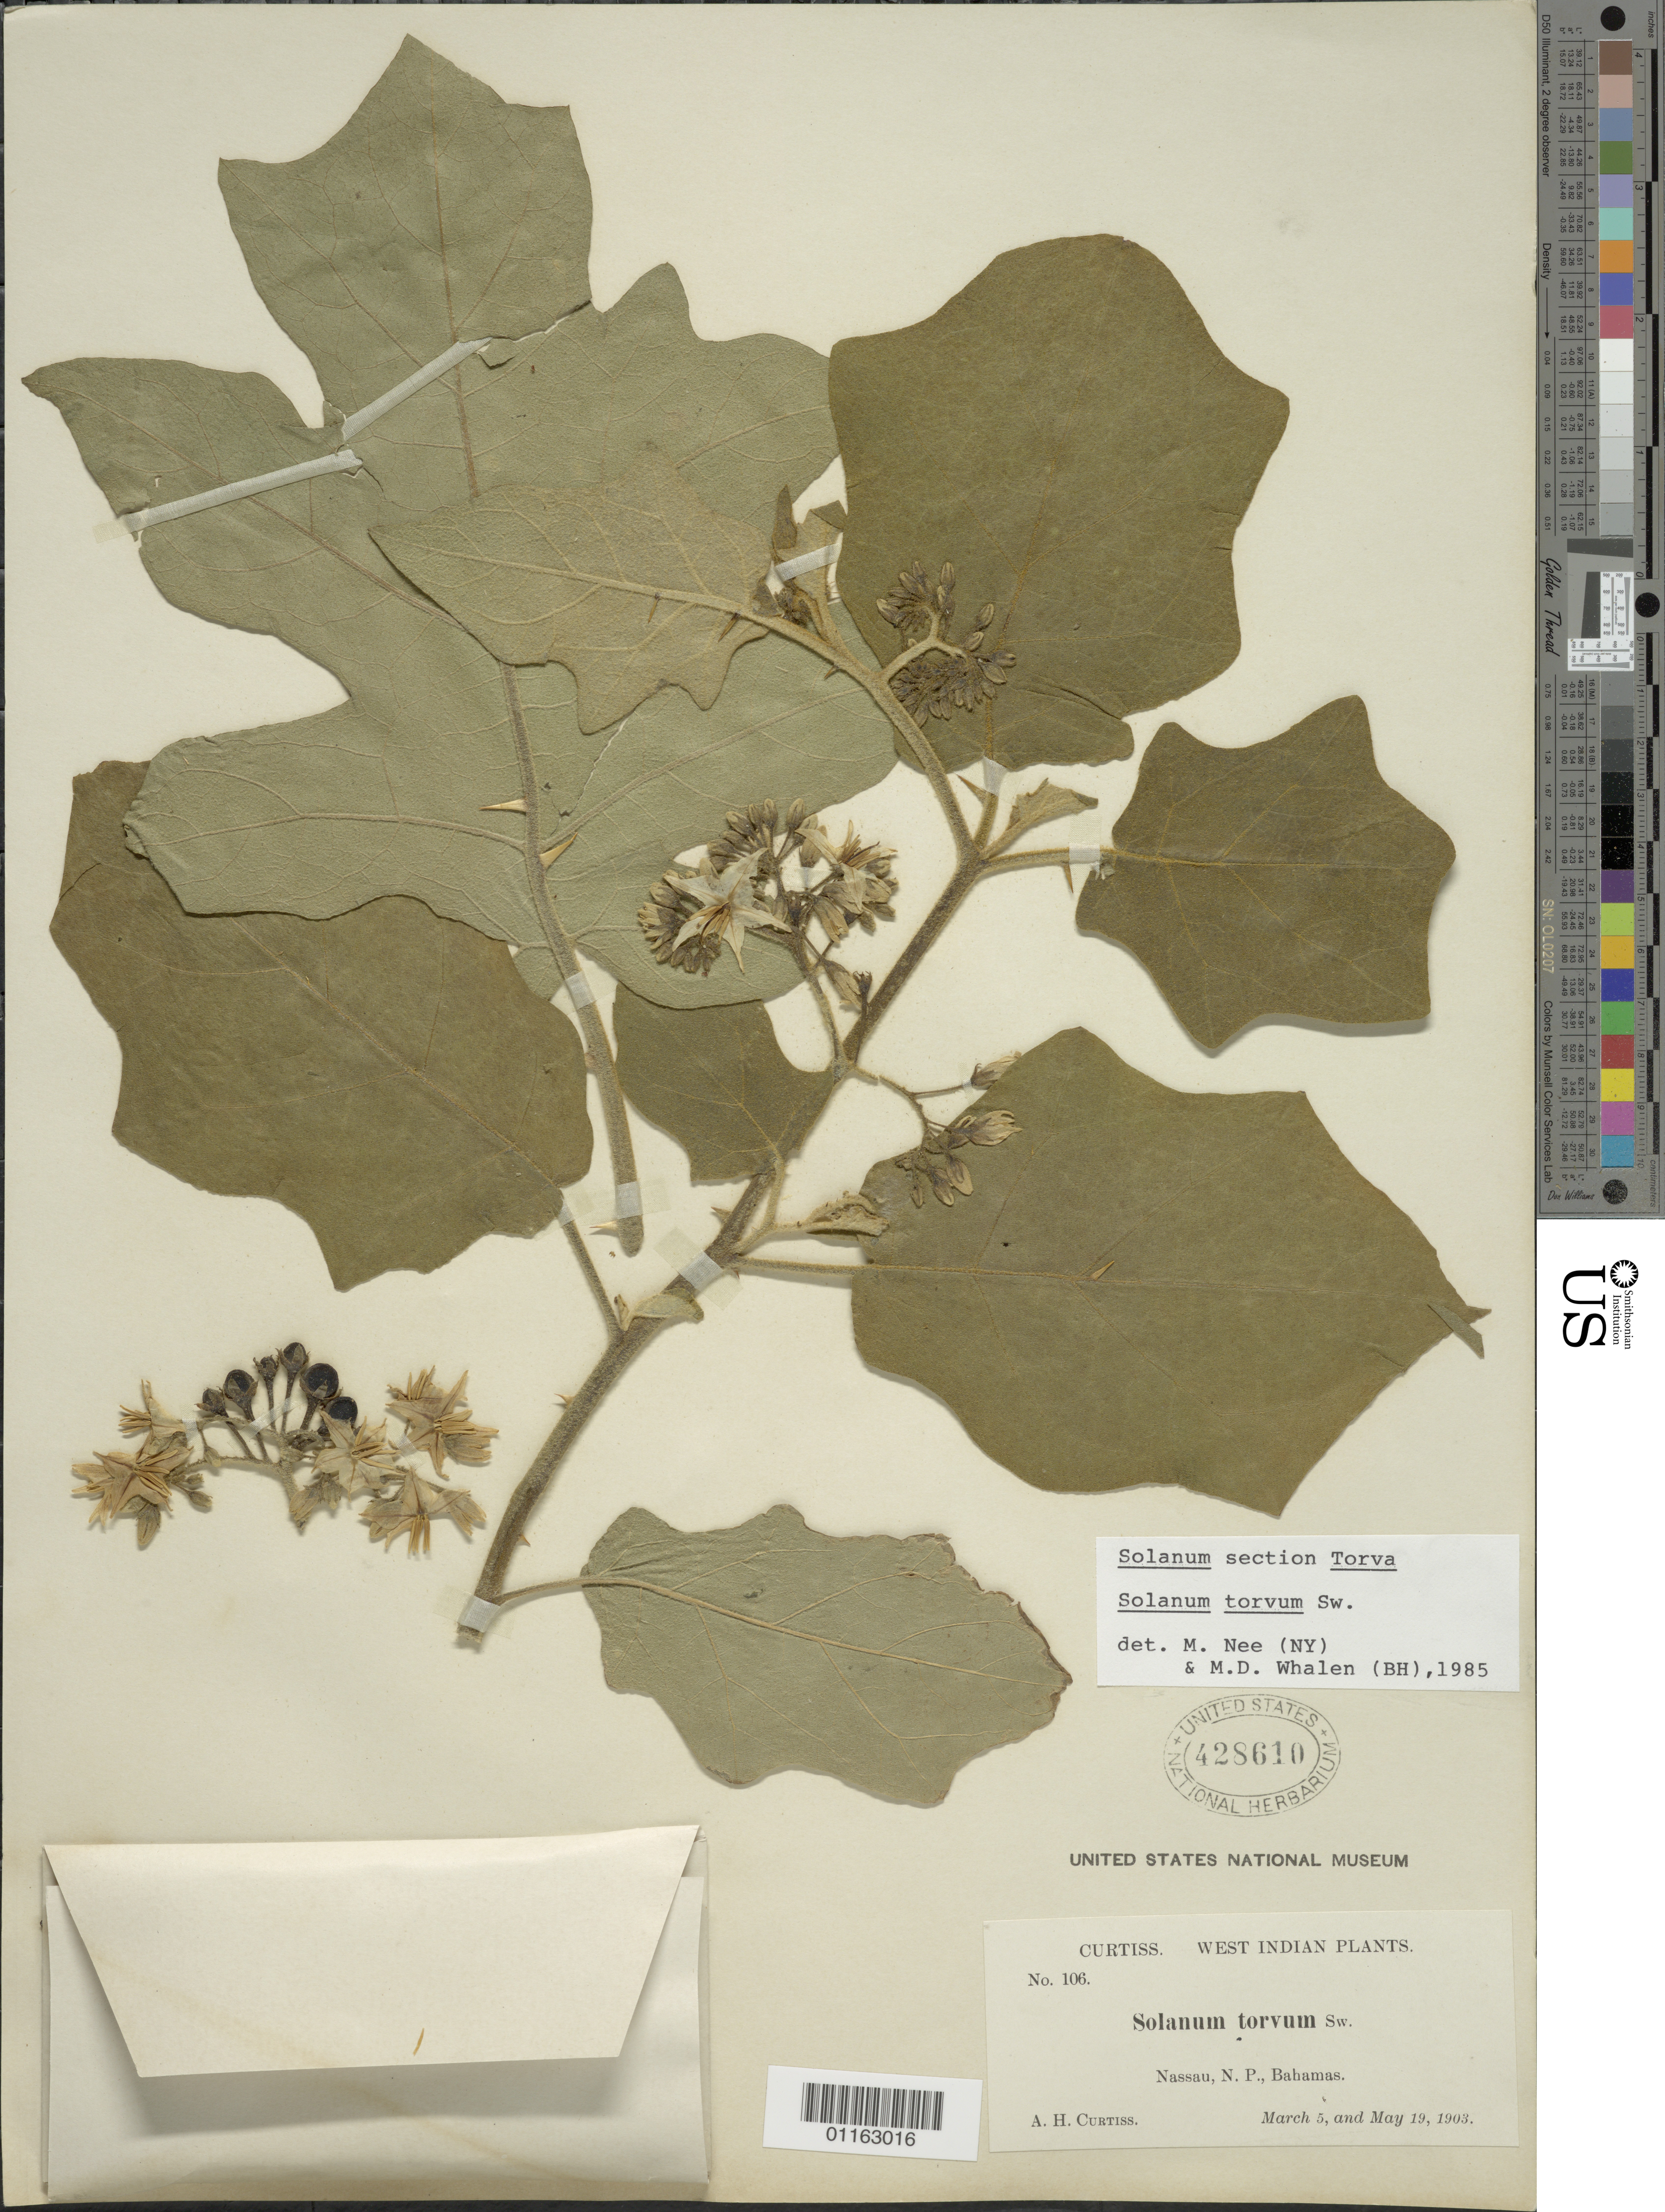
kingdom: Plantae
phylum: Tracheophyta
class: Magnoliopsida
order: Solanales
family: Solanaceae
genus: Solanum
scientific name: Solanum torvum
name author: Sw.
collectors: A. H. Curtiss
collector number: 106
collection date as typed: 05 Mar 1903 and 19 May 1903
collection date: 1903-03-05,1903-05-19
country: Bahamas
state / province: New Providence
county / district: Nassau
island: New Providence I.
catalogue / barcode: US 428610